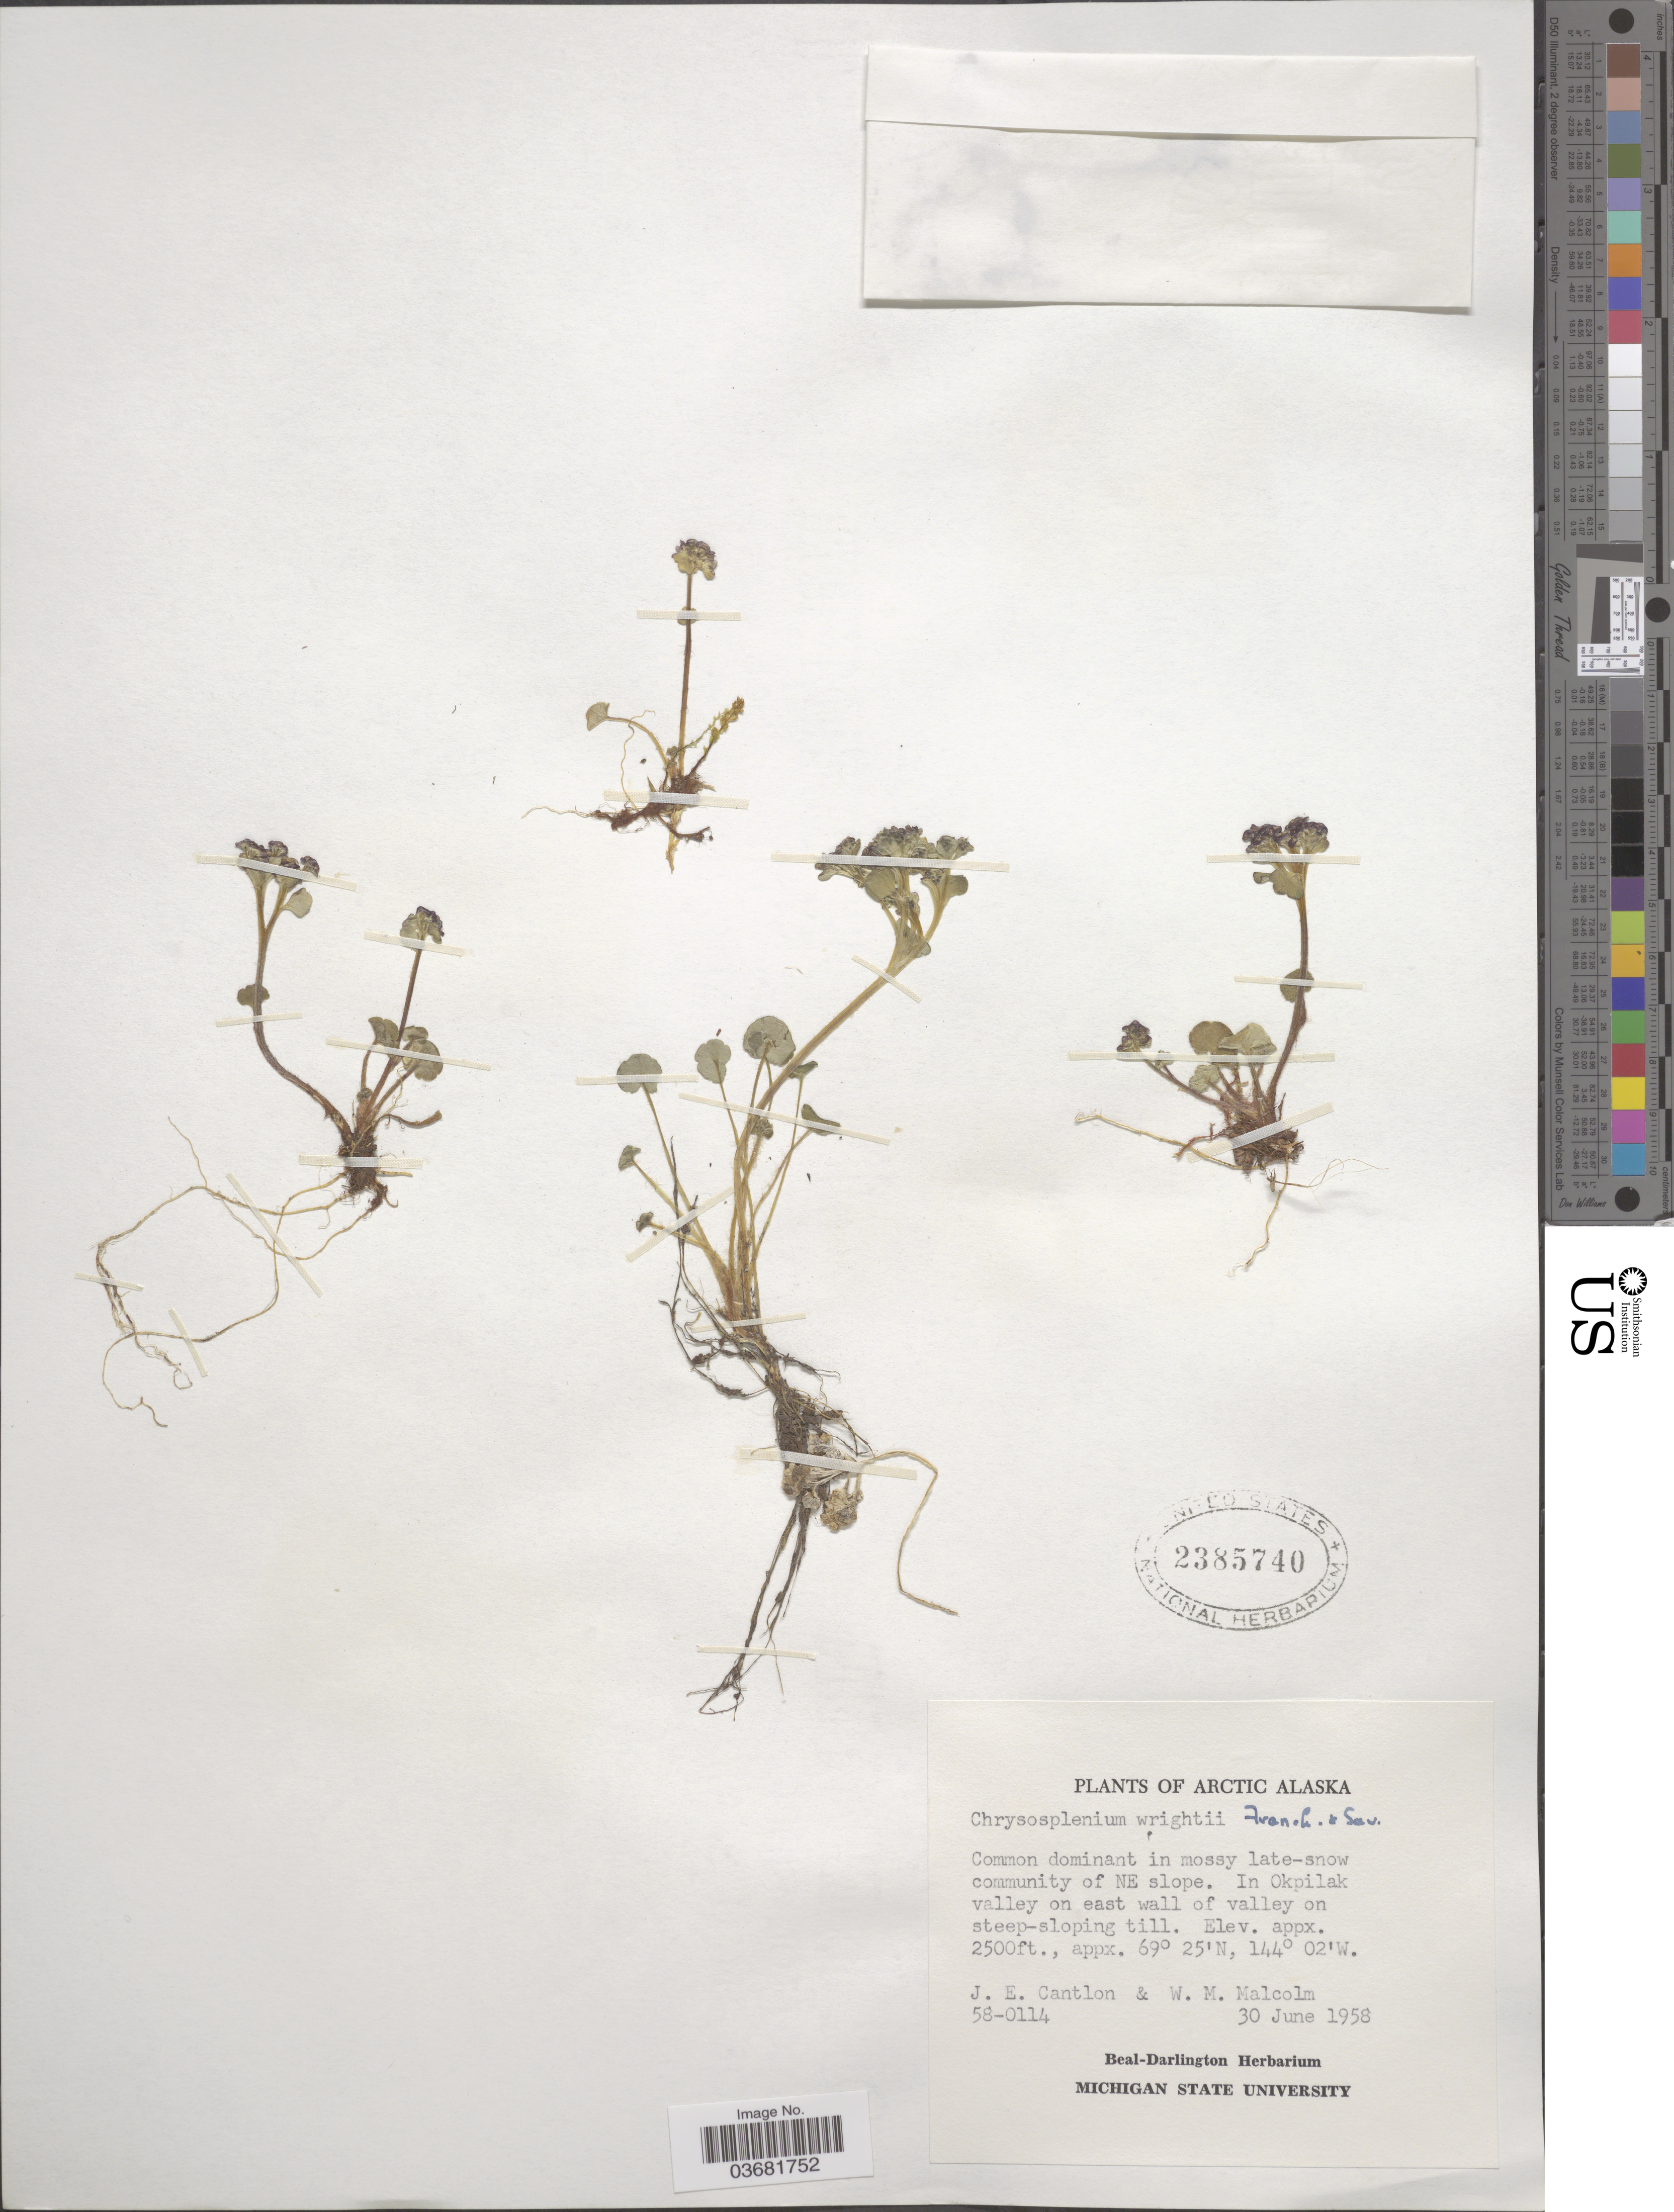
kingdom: Plantae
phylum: Tracheophyta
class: Magnoliopsida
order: Saxifragales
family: Saxifragaceae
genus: Chrysosplenium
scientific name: Chrysosplenium wrightii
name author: Franch. & Sav.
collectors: J. Cantlon & W. Malcolm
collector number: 58-0114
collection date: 1958-06-30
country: United States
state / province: Alaska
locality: Arctic Alaska. Common dominant in mossy late-snow community of NE slope. In Okpilak valley on east wall of valley on steep-sloping till.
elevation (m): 762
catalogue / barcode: US 2385740